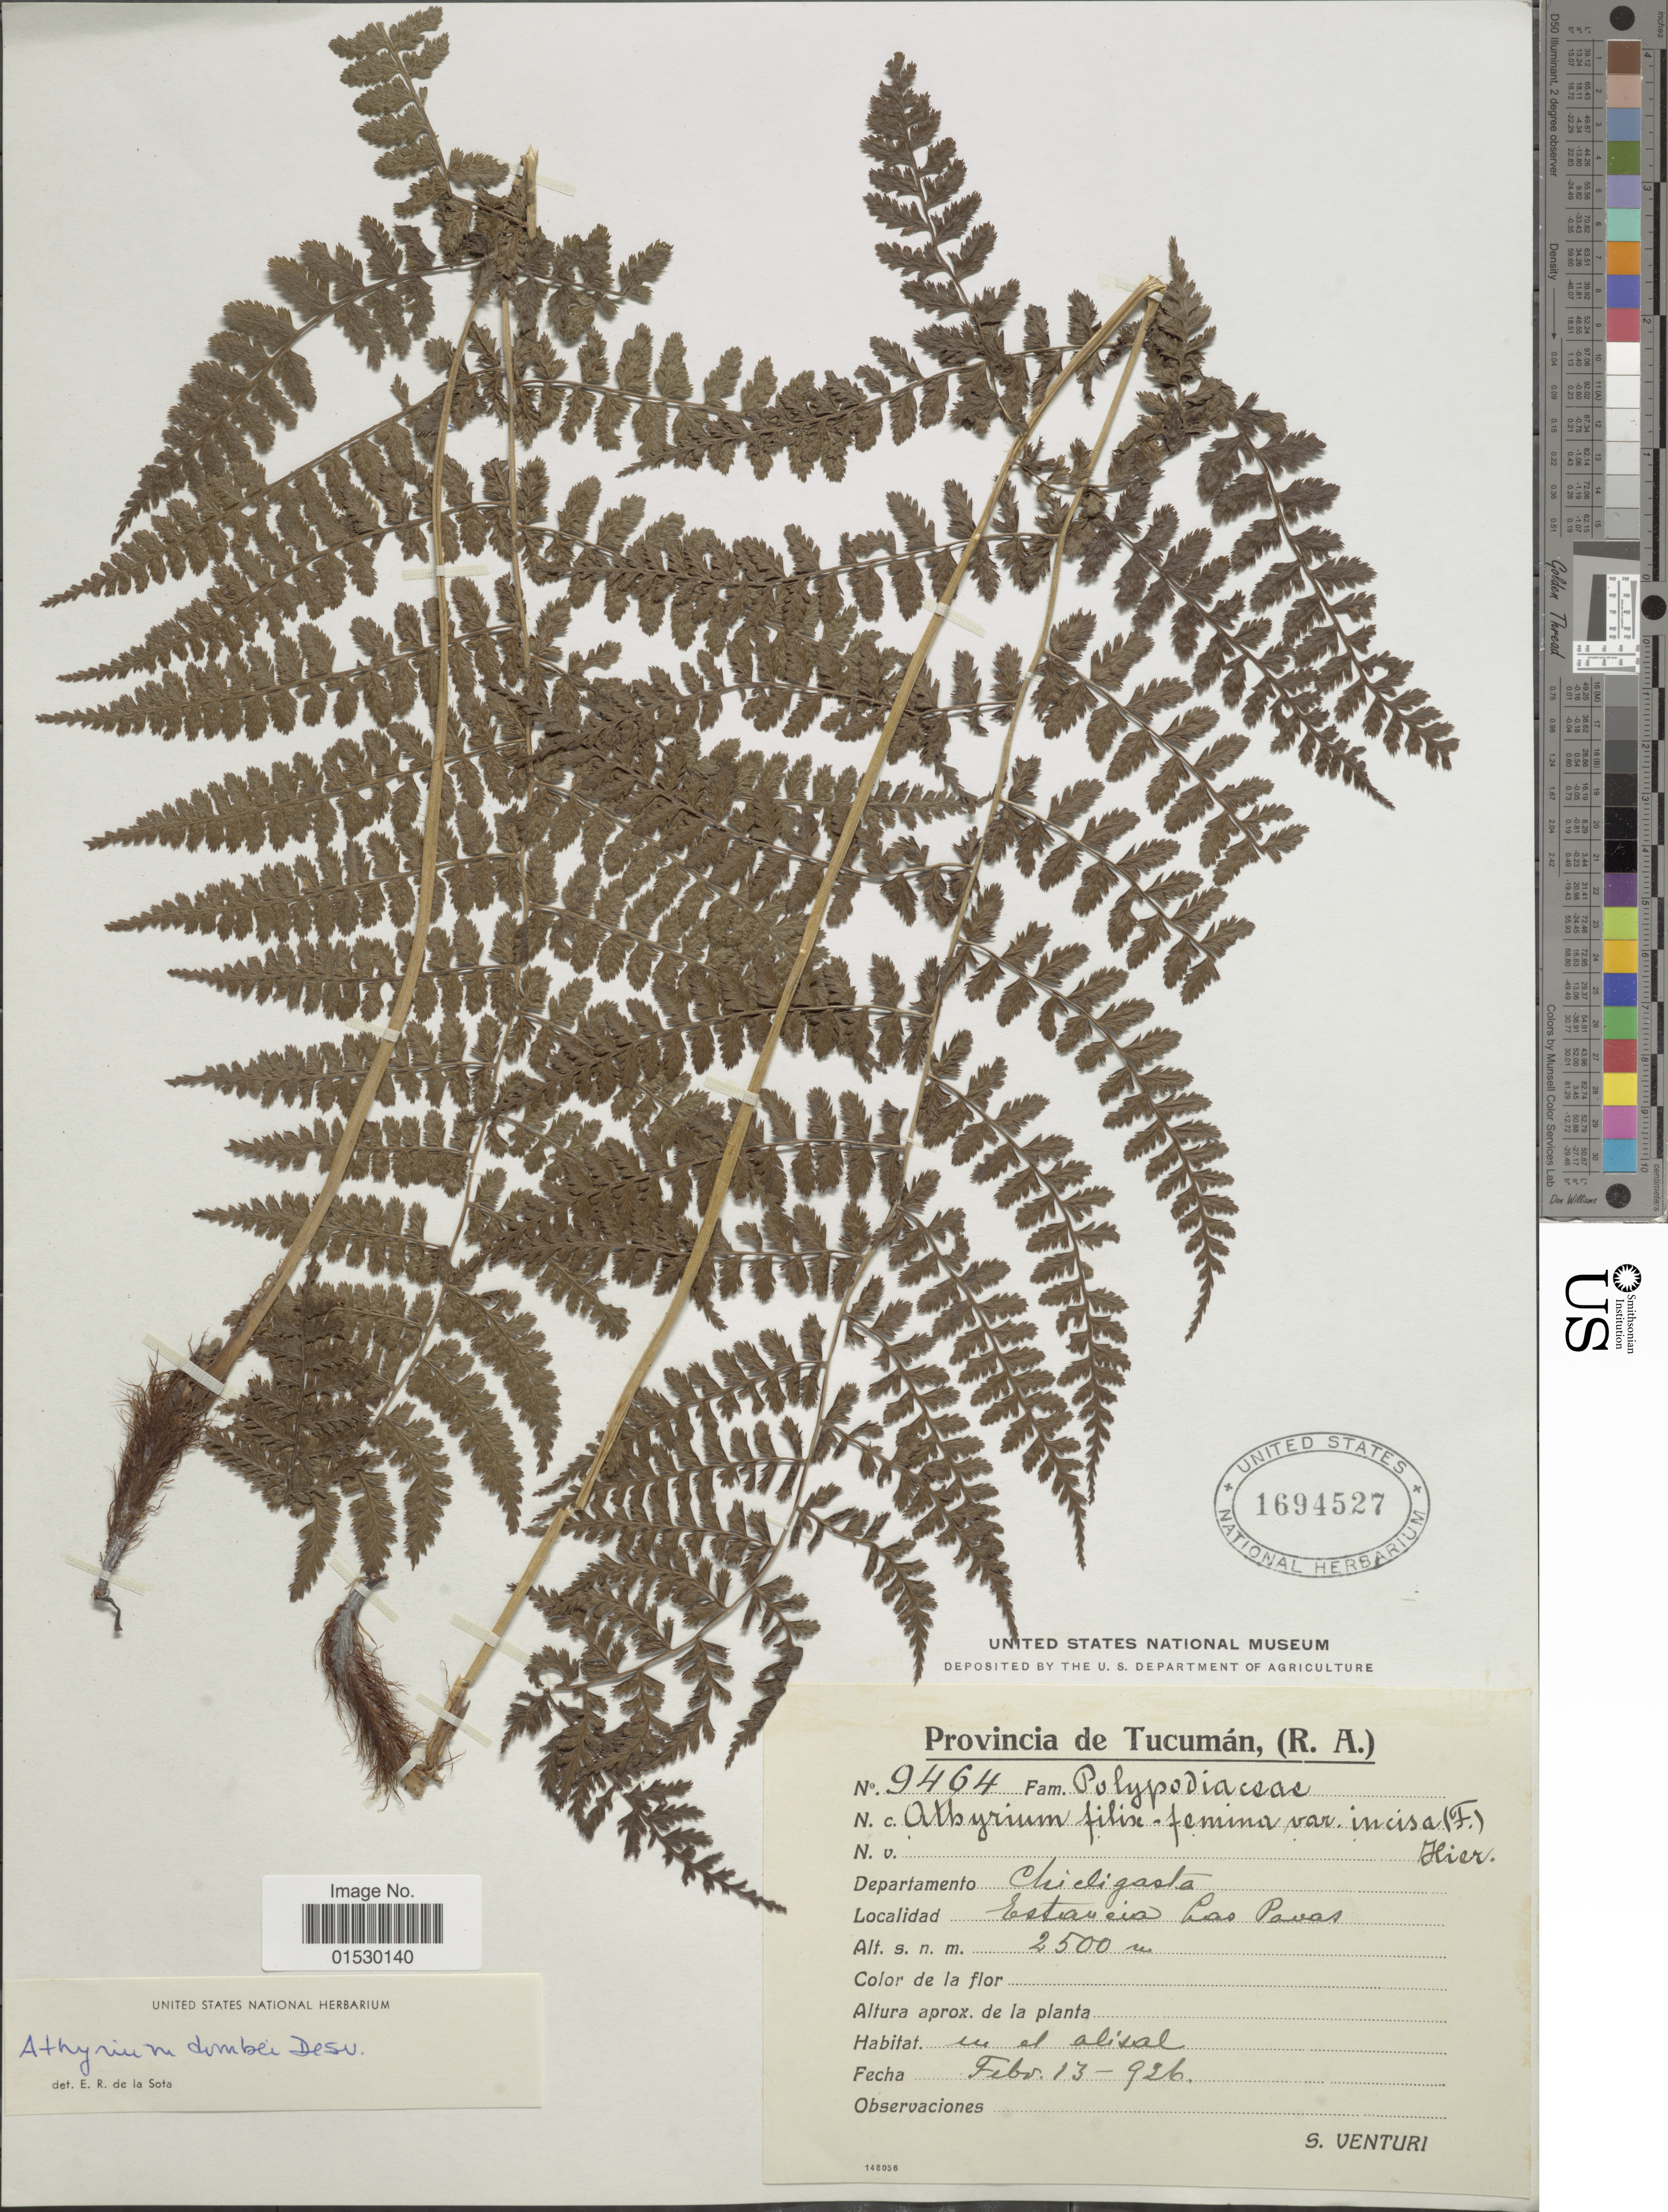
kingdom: Plantae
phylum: Tracheophyta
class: Polypodiopsida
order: Polypodiales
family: Athyriaceae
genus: Athyrium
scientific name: Athyrium dombei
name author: (Desv.) C. Chr.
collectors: S. Venturi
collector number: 9464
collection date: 1926-02-13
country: Argentina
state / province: Tucuman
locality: Departamento Chicligasta, Estancia Las Pavas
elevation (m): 2500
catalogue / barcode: US 1694527